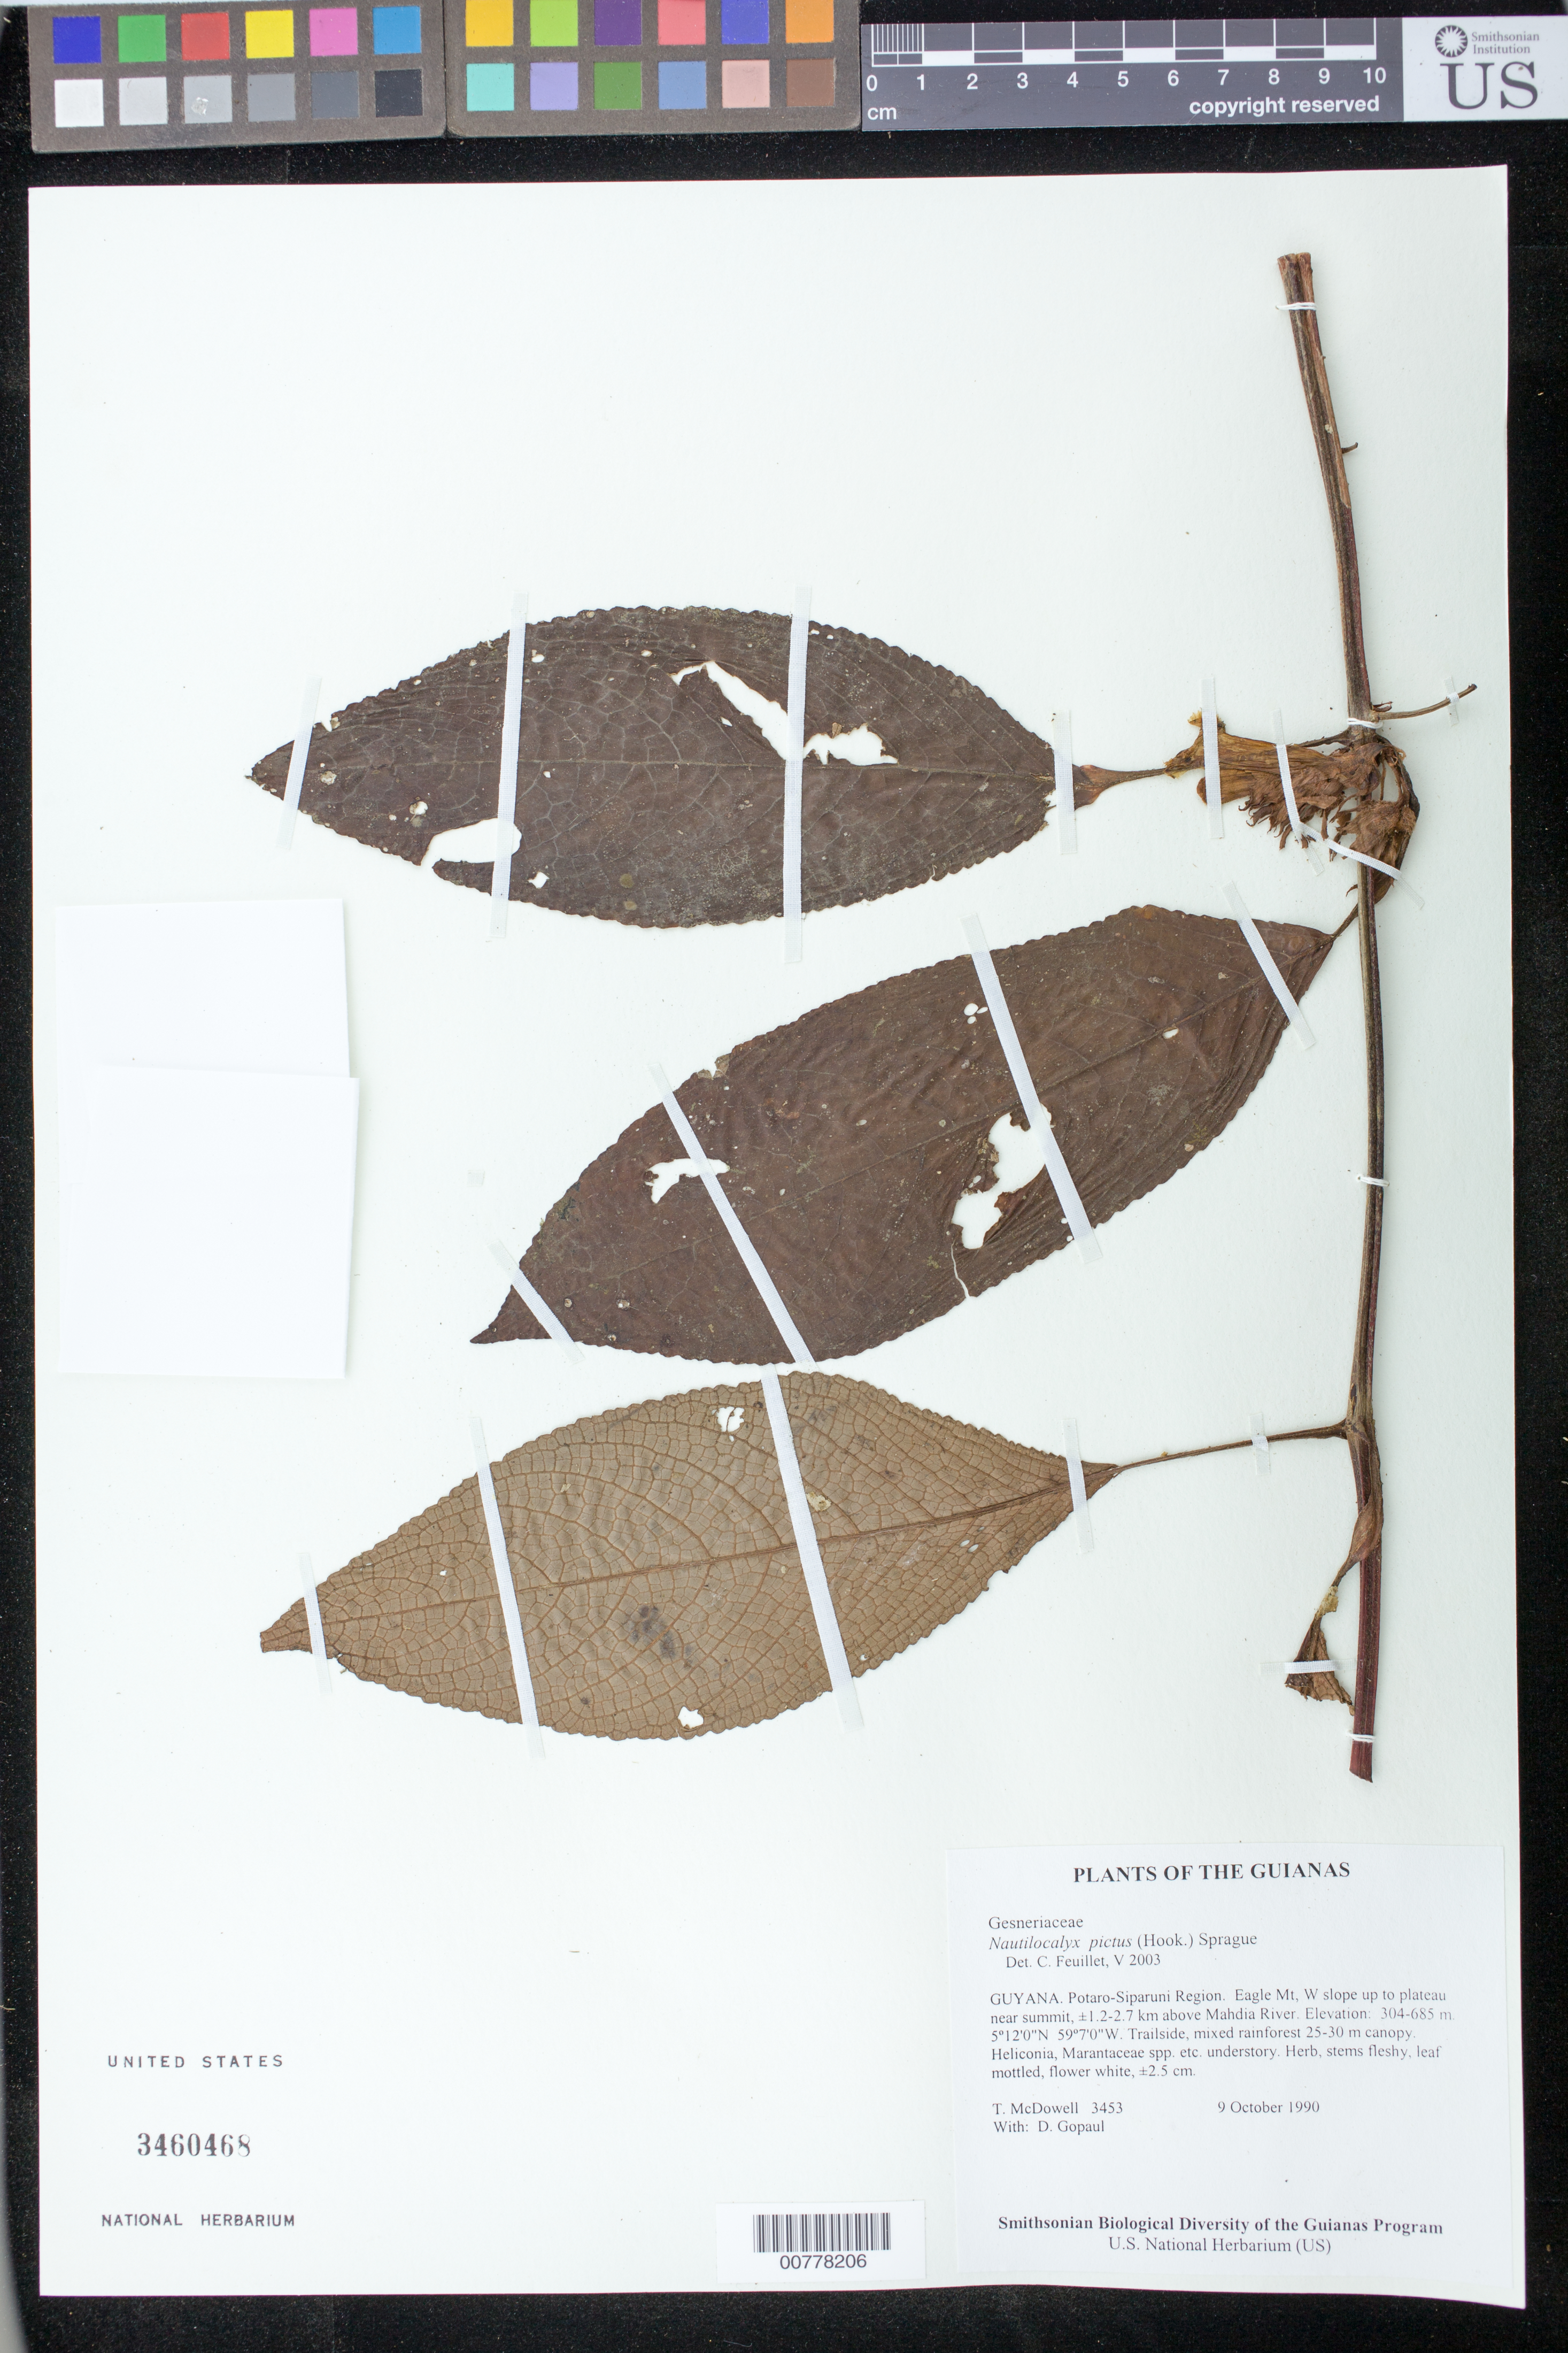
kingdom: Plantae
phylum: Tracheophyta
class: Magnoliopsida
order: Lamiales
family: Gesneriaceae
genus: Nautilocalyx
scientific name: Nautilocalyx pictus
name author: (Hook.) Sprague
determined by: Feuillet, C.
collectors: T. McDowell & D. Gopaul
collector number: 3453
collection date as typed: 9 October 1990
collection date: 1990-10-09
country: Guyana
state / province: Potaro-Siparuni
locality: Eagle Mt, W slope up to plateau near summit, ±1.2-2.7 km above Mahdia River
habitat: Trailside, mixed rainforest 25-30 m canopy. Heliconia, Marantaceae spp. etc. understory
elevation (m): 304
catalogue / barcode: US 3460468